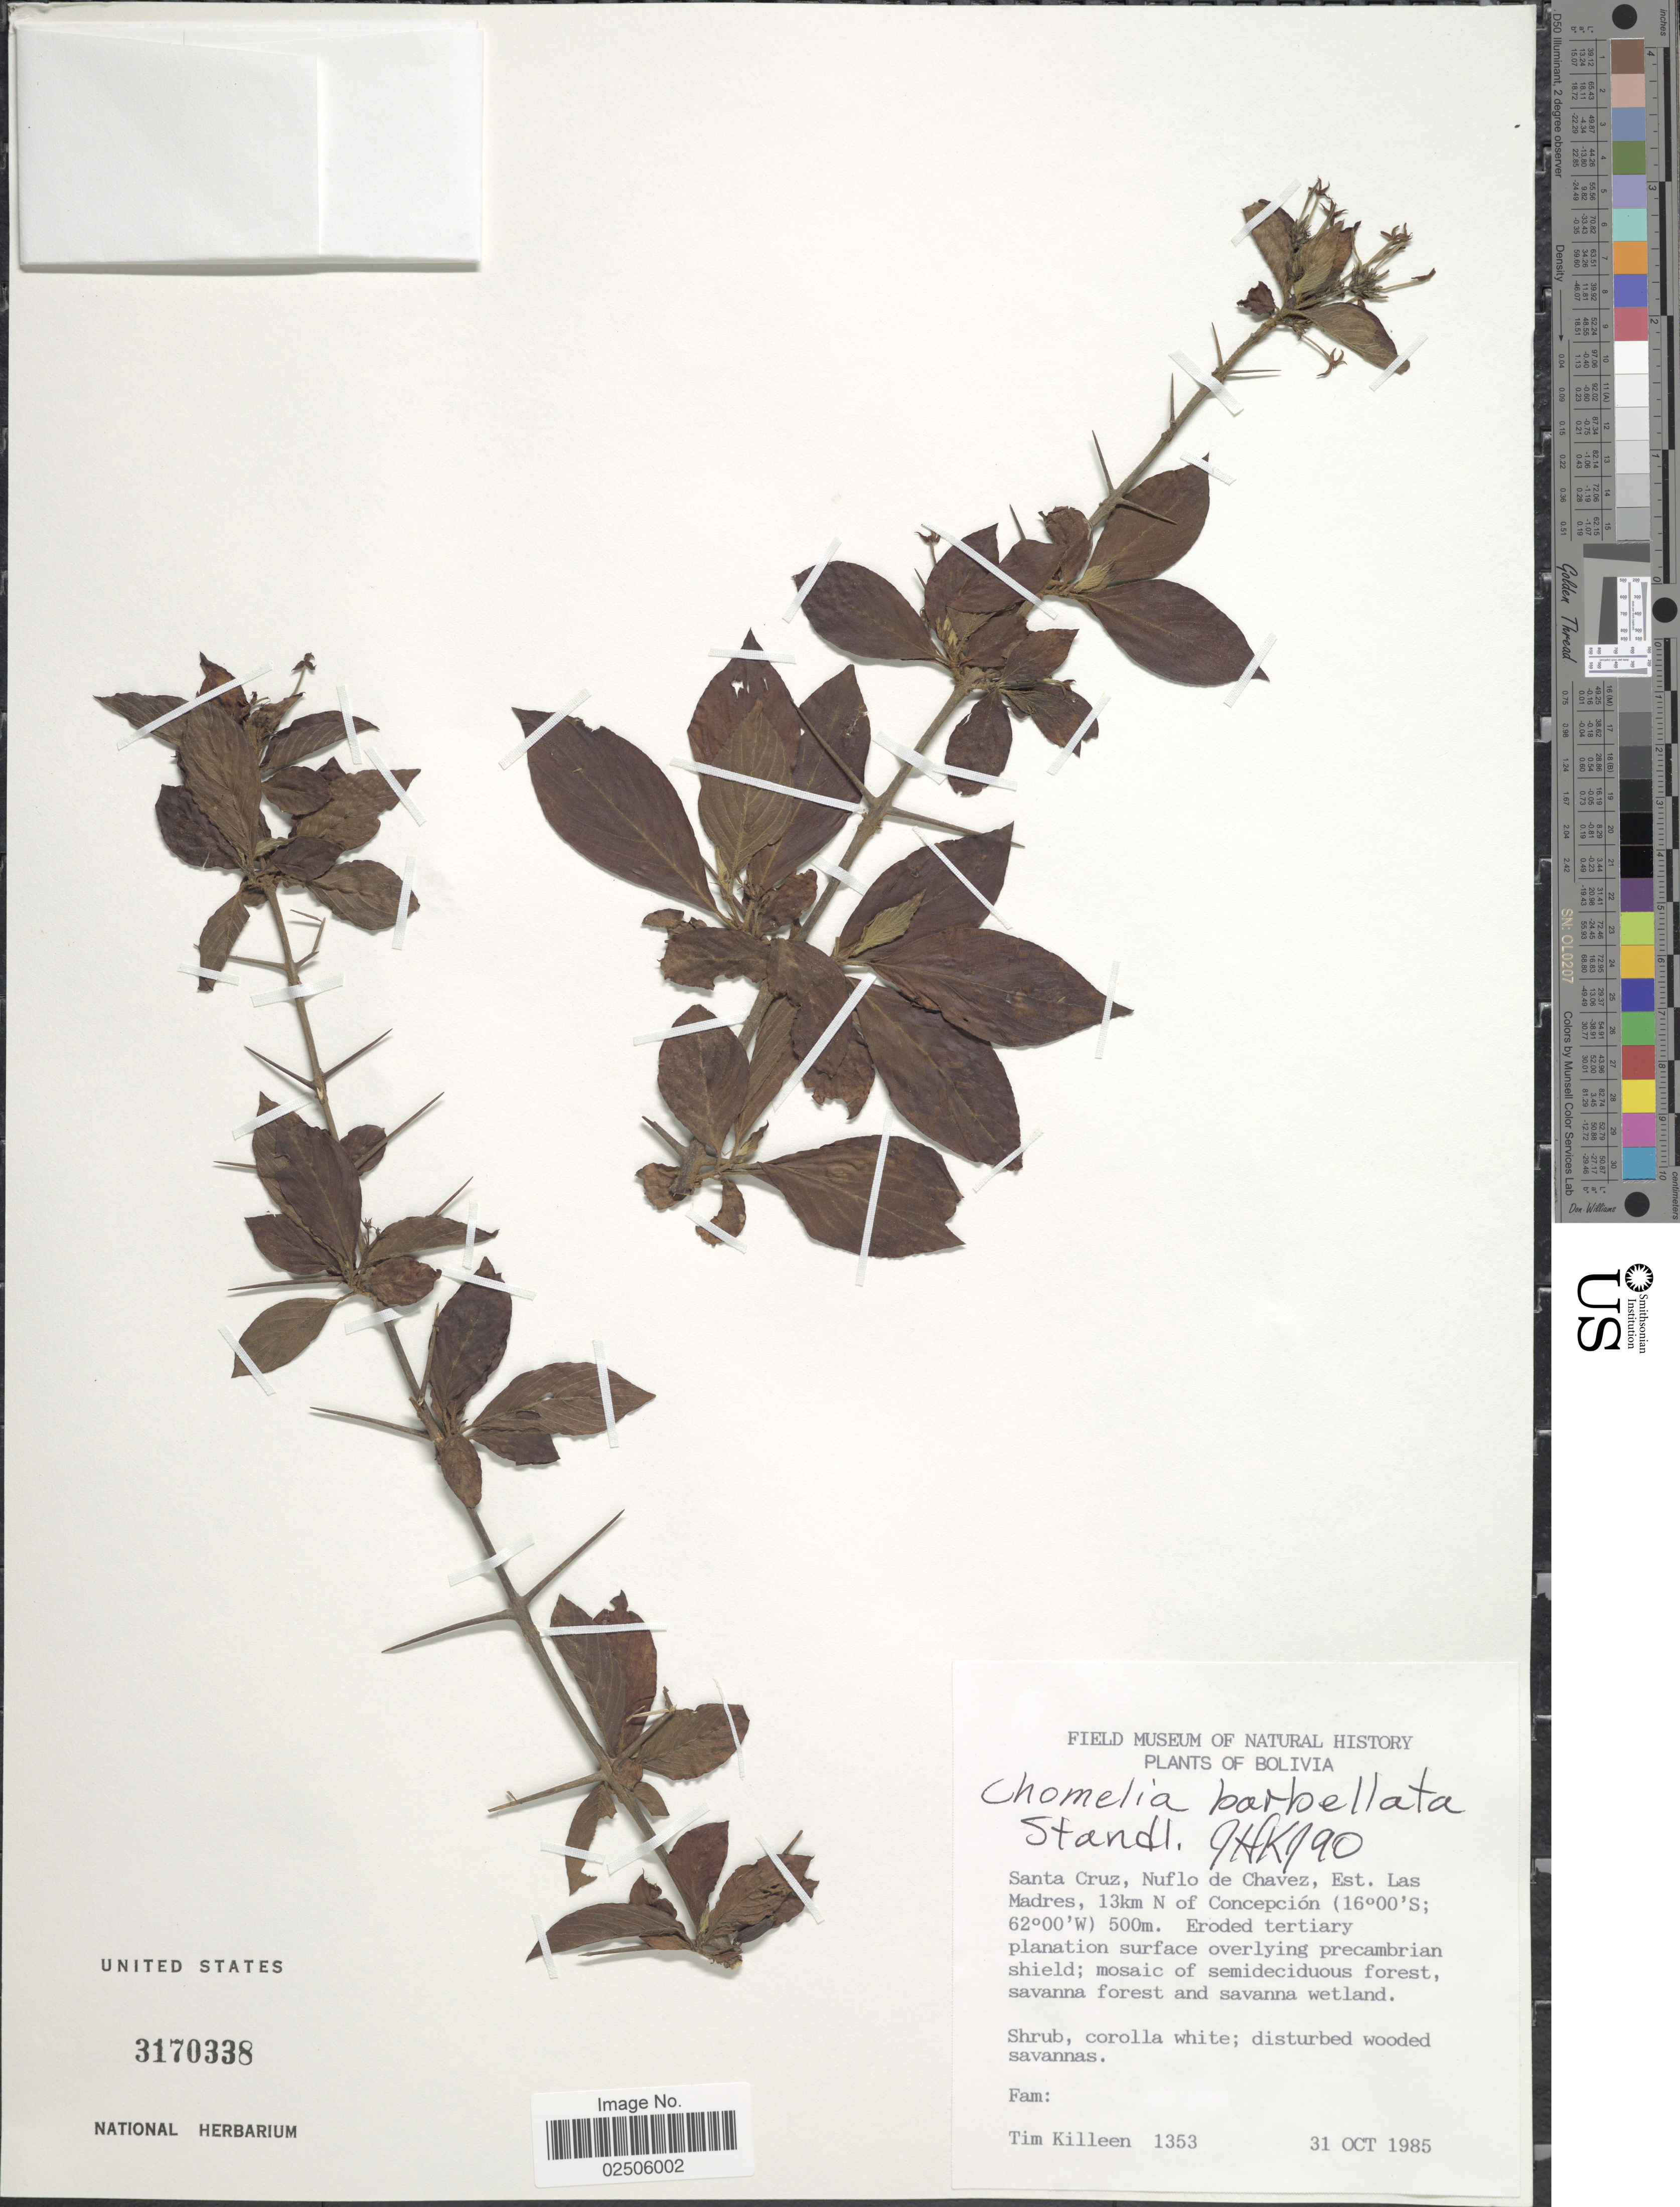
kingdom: Plantae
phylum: Tracheophyta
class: Magnoliopsida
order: Gentianales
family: Rubiaceae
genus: Chomelia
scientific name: Chomelia barbellata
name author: Standl.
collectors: T. J. Killeen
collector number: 1353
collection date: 1985-10-31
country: Bolivia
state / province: Santa Cruz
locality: Nuflo de Chavez, Est. Las Madres, 13 km N of Concepcion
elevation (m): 500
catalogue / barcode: US 3170338